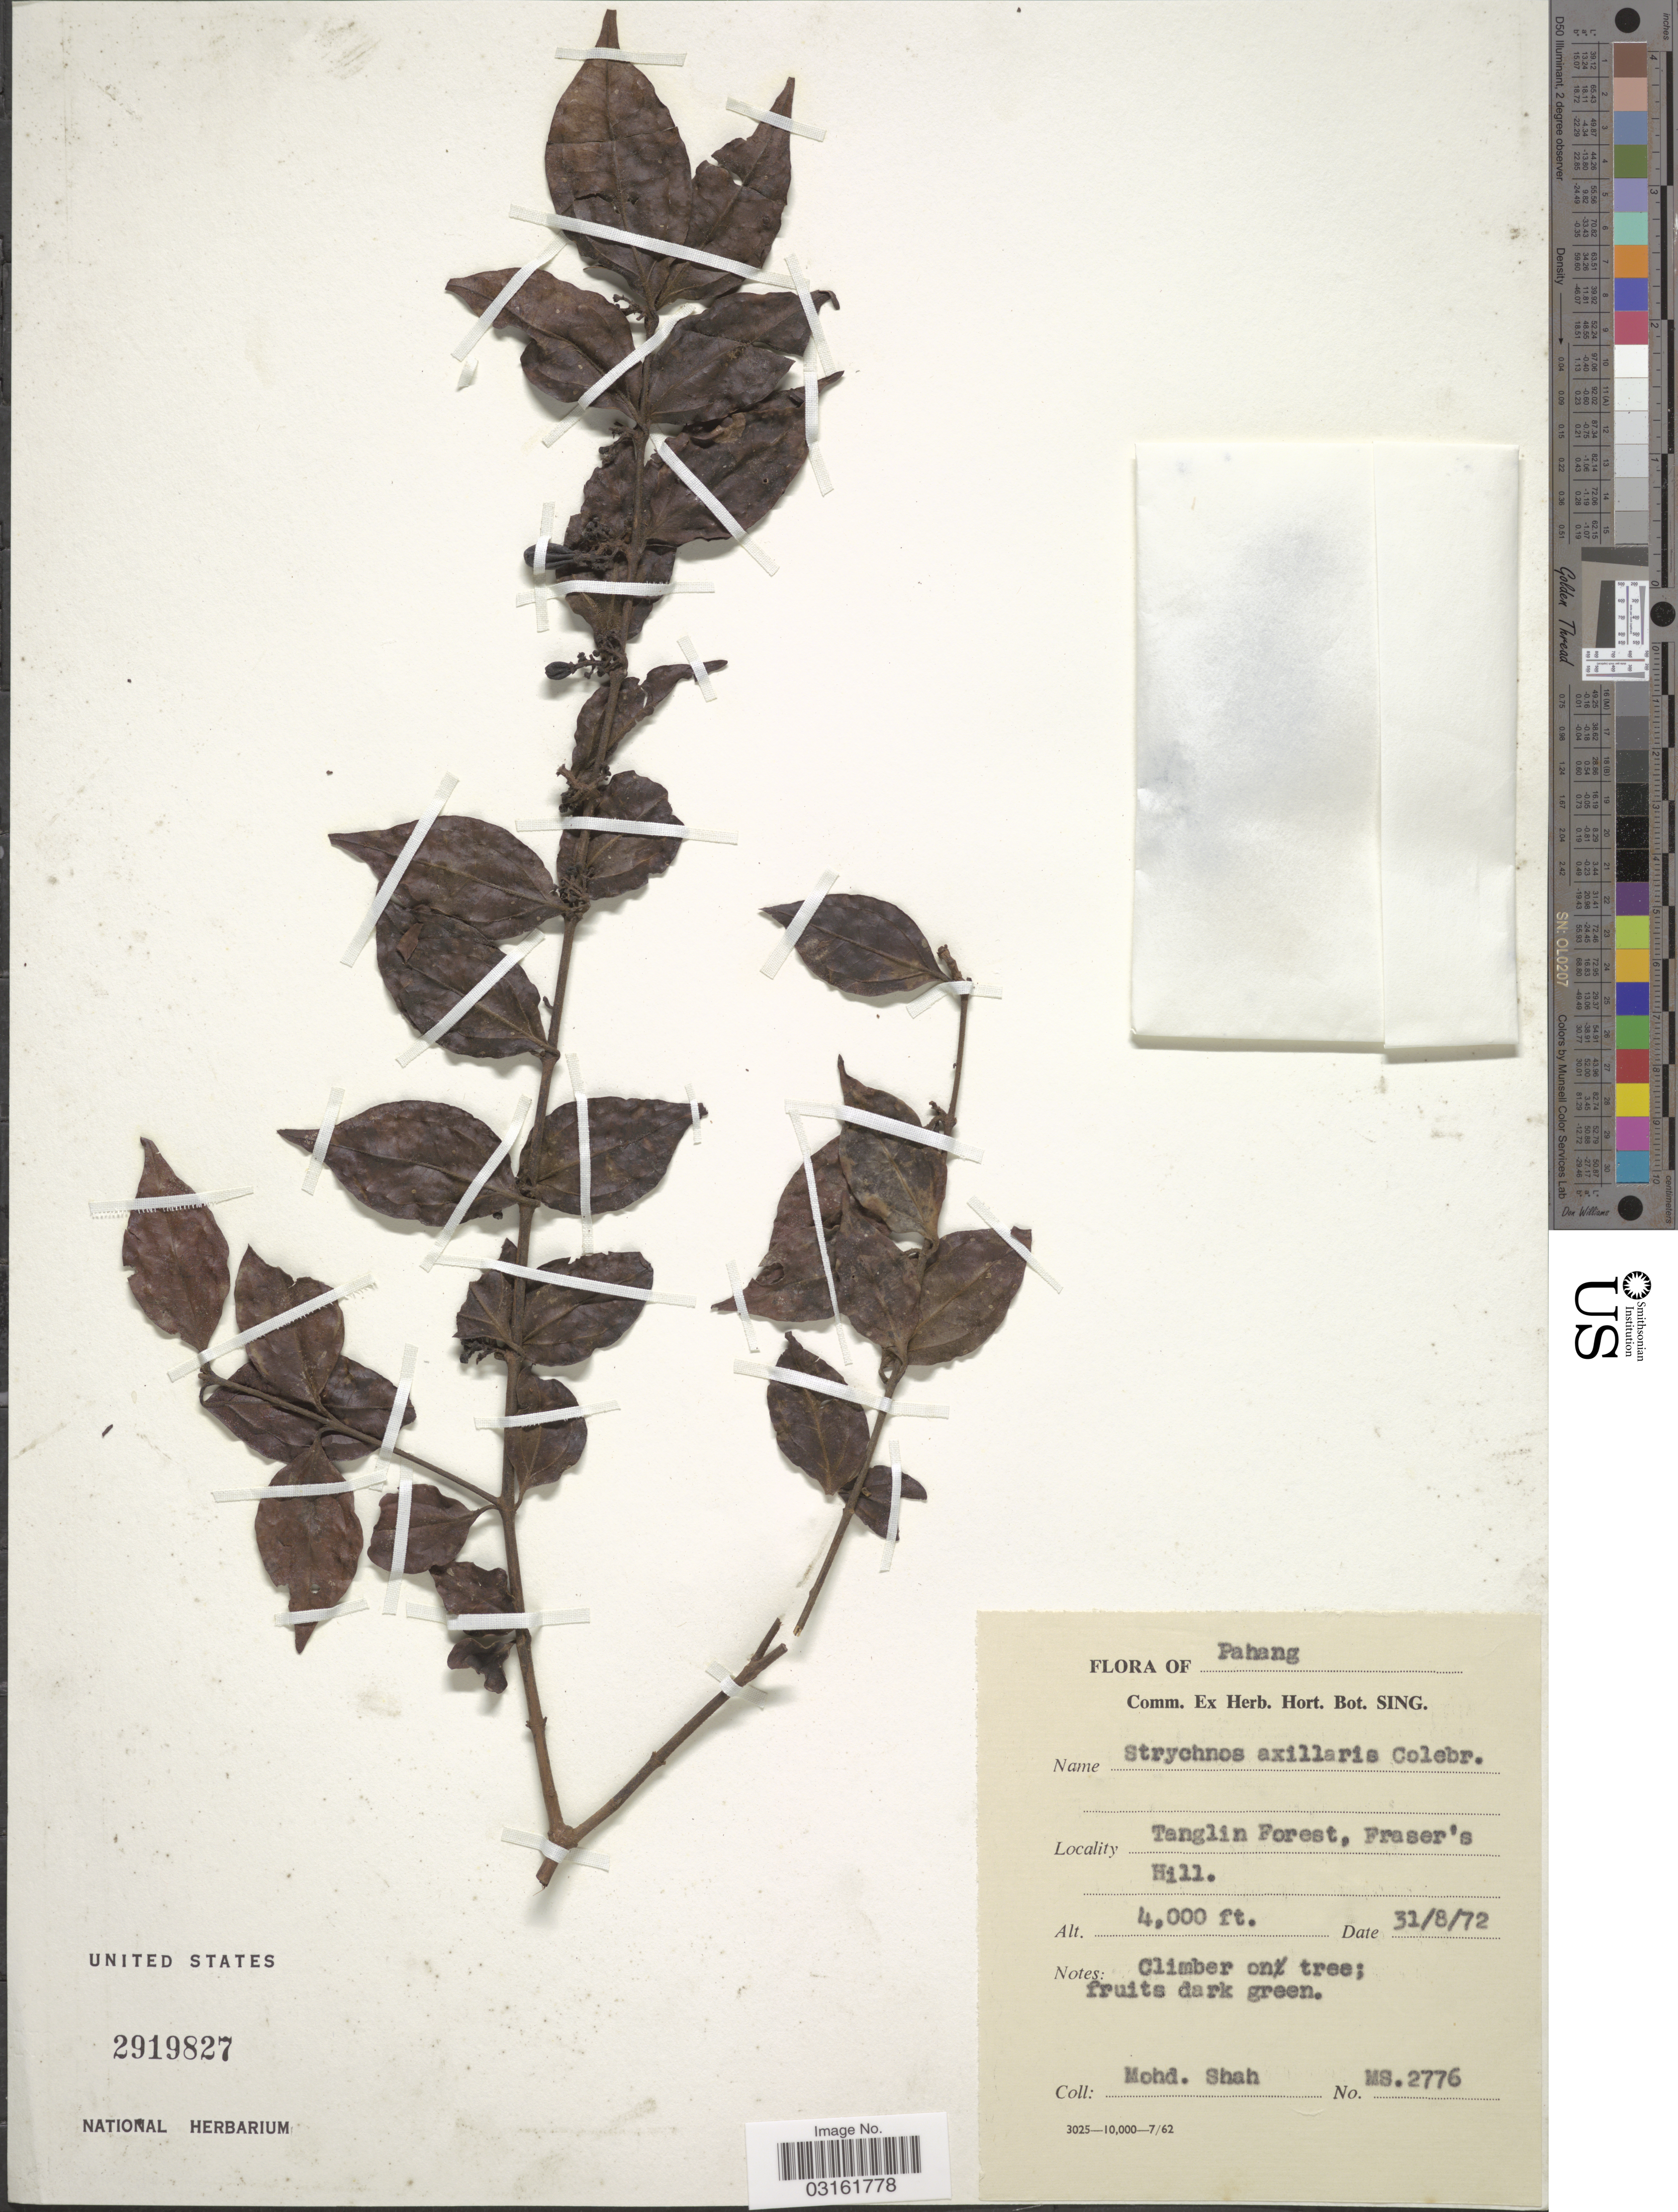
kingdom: Plantae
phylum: Tracheophyta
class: Magnoliopsida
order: Gentianales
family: Loganiaceae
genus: Strychnos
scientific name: Strychnos axillaris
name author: Colebr.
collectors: M. Shah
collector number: MS. 2776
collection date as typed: Transcribed d/m/y: 31/8/72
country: Malaysia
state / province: Pahang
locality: Tenglin Forest, Fraser's Hill.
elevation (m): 1219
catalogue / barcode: US 2919827